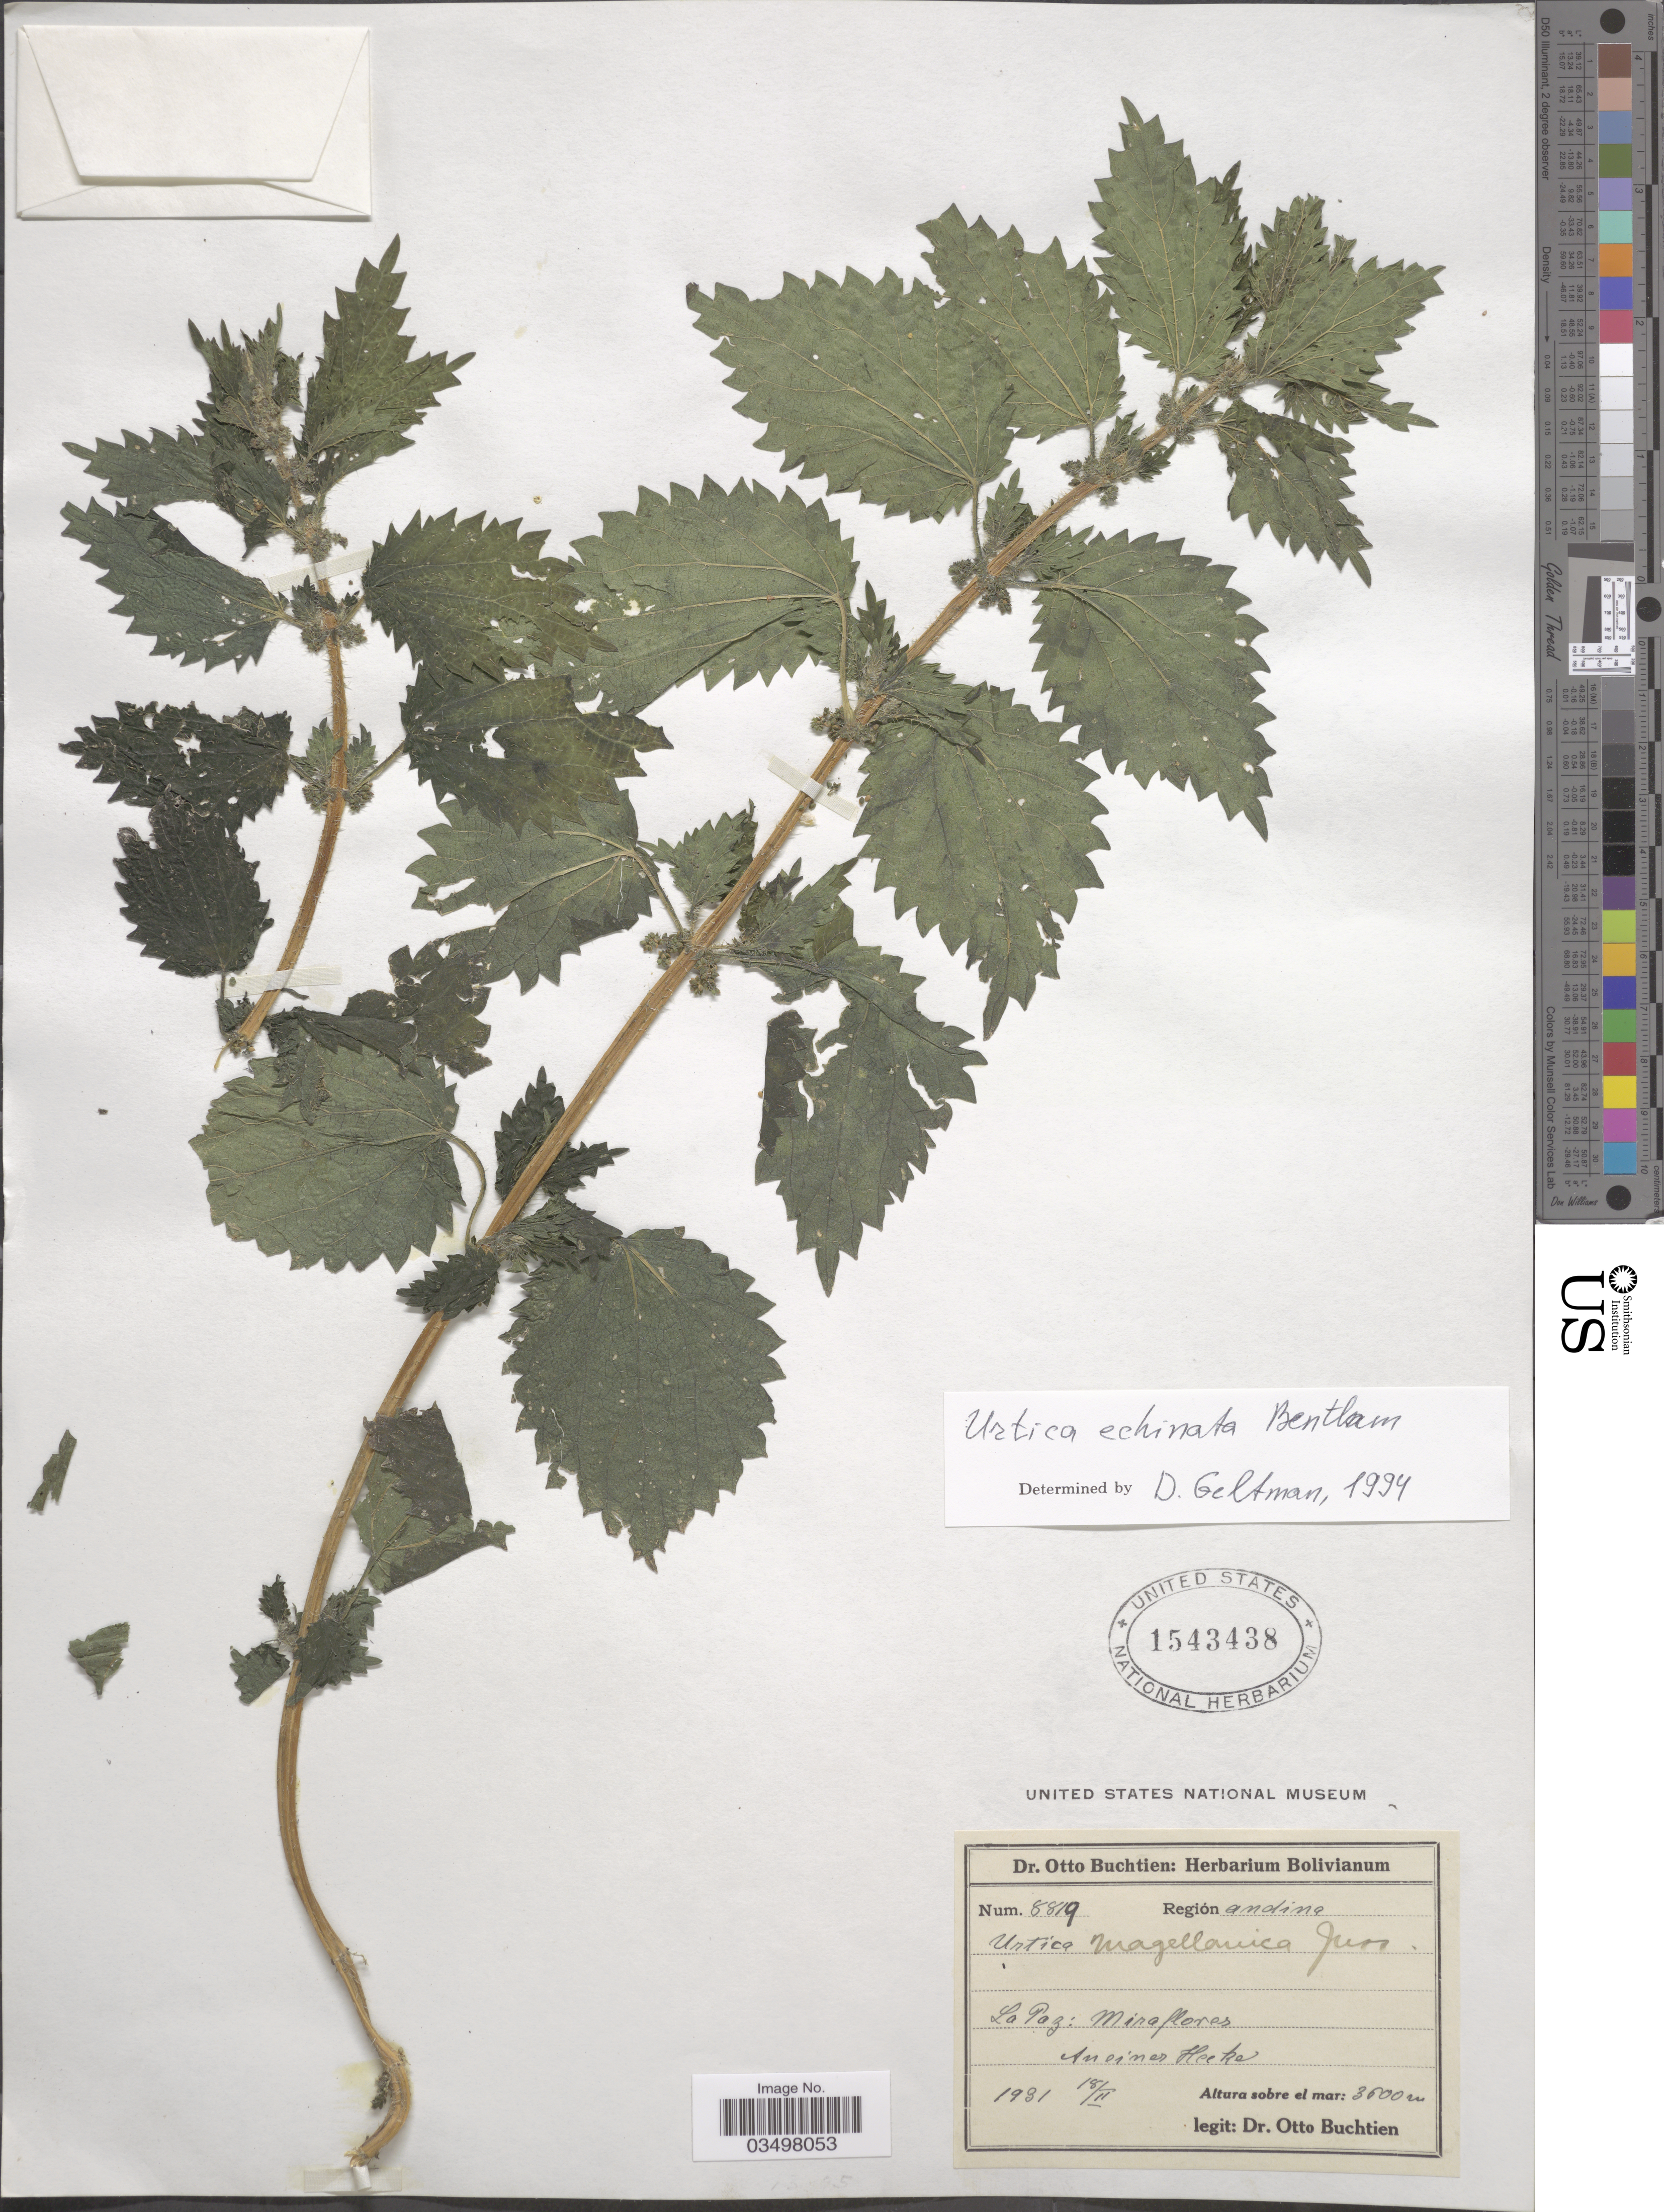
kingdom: Plantae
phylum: Tracheophyta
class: Magnoliopsida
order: Rosales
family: Urticaceae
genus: Urtica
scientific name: Urtica echinata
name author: Benth.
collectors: O. Buchtien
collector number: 8819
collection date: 1931-02-18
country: Bolivia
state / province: La Paz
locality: Región: andina. Mira flores, An eines Hecke.*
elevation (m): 3600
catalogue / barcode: US 1543438